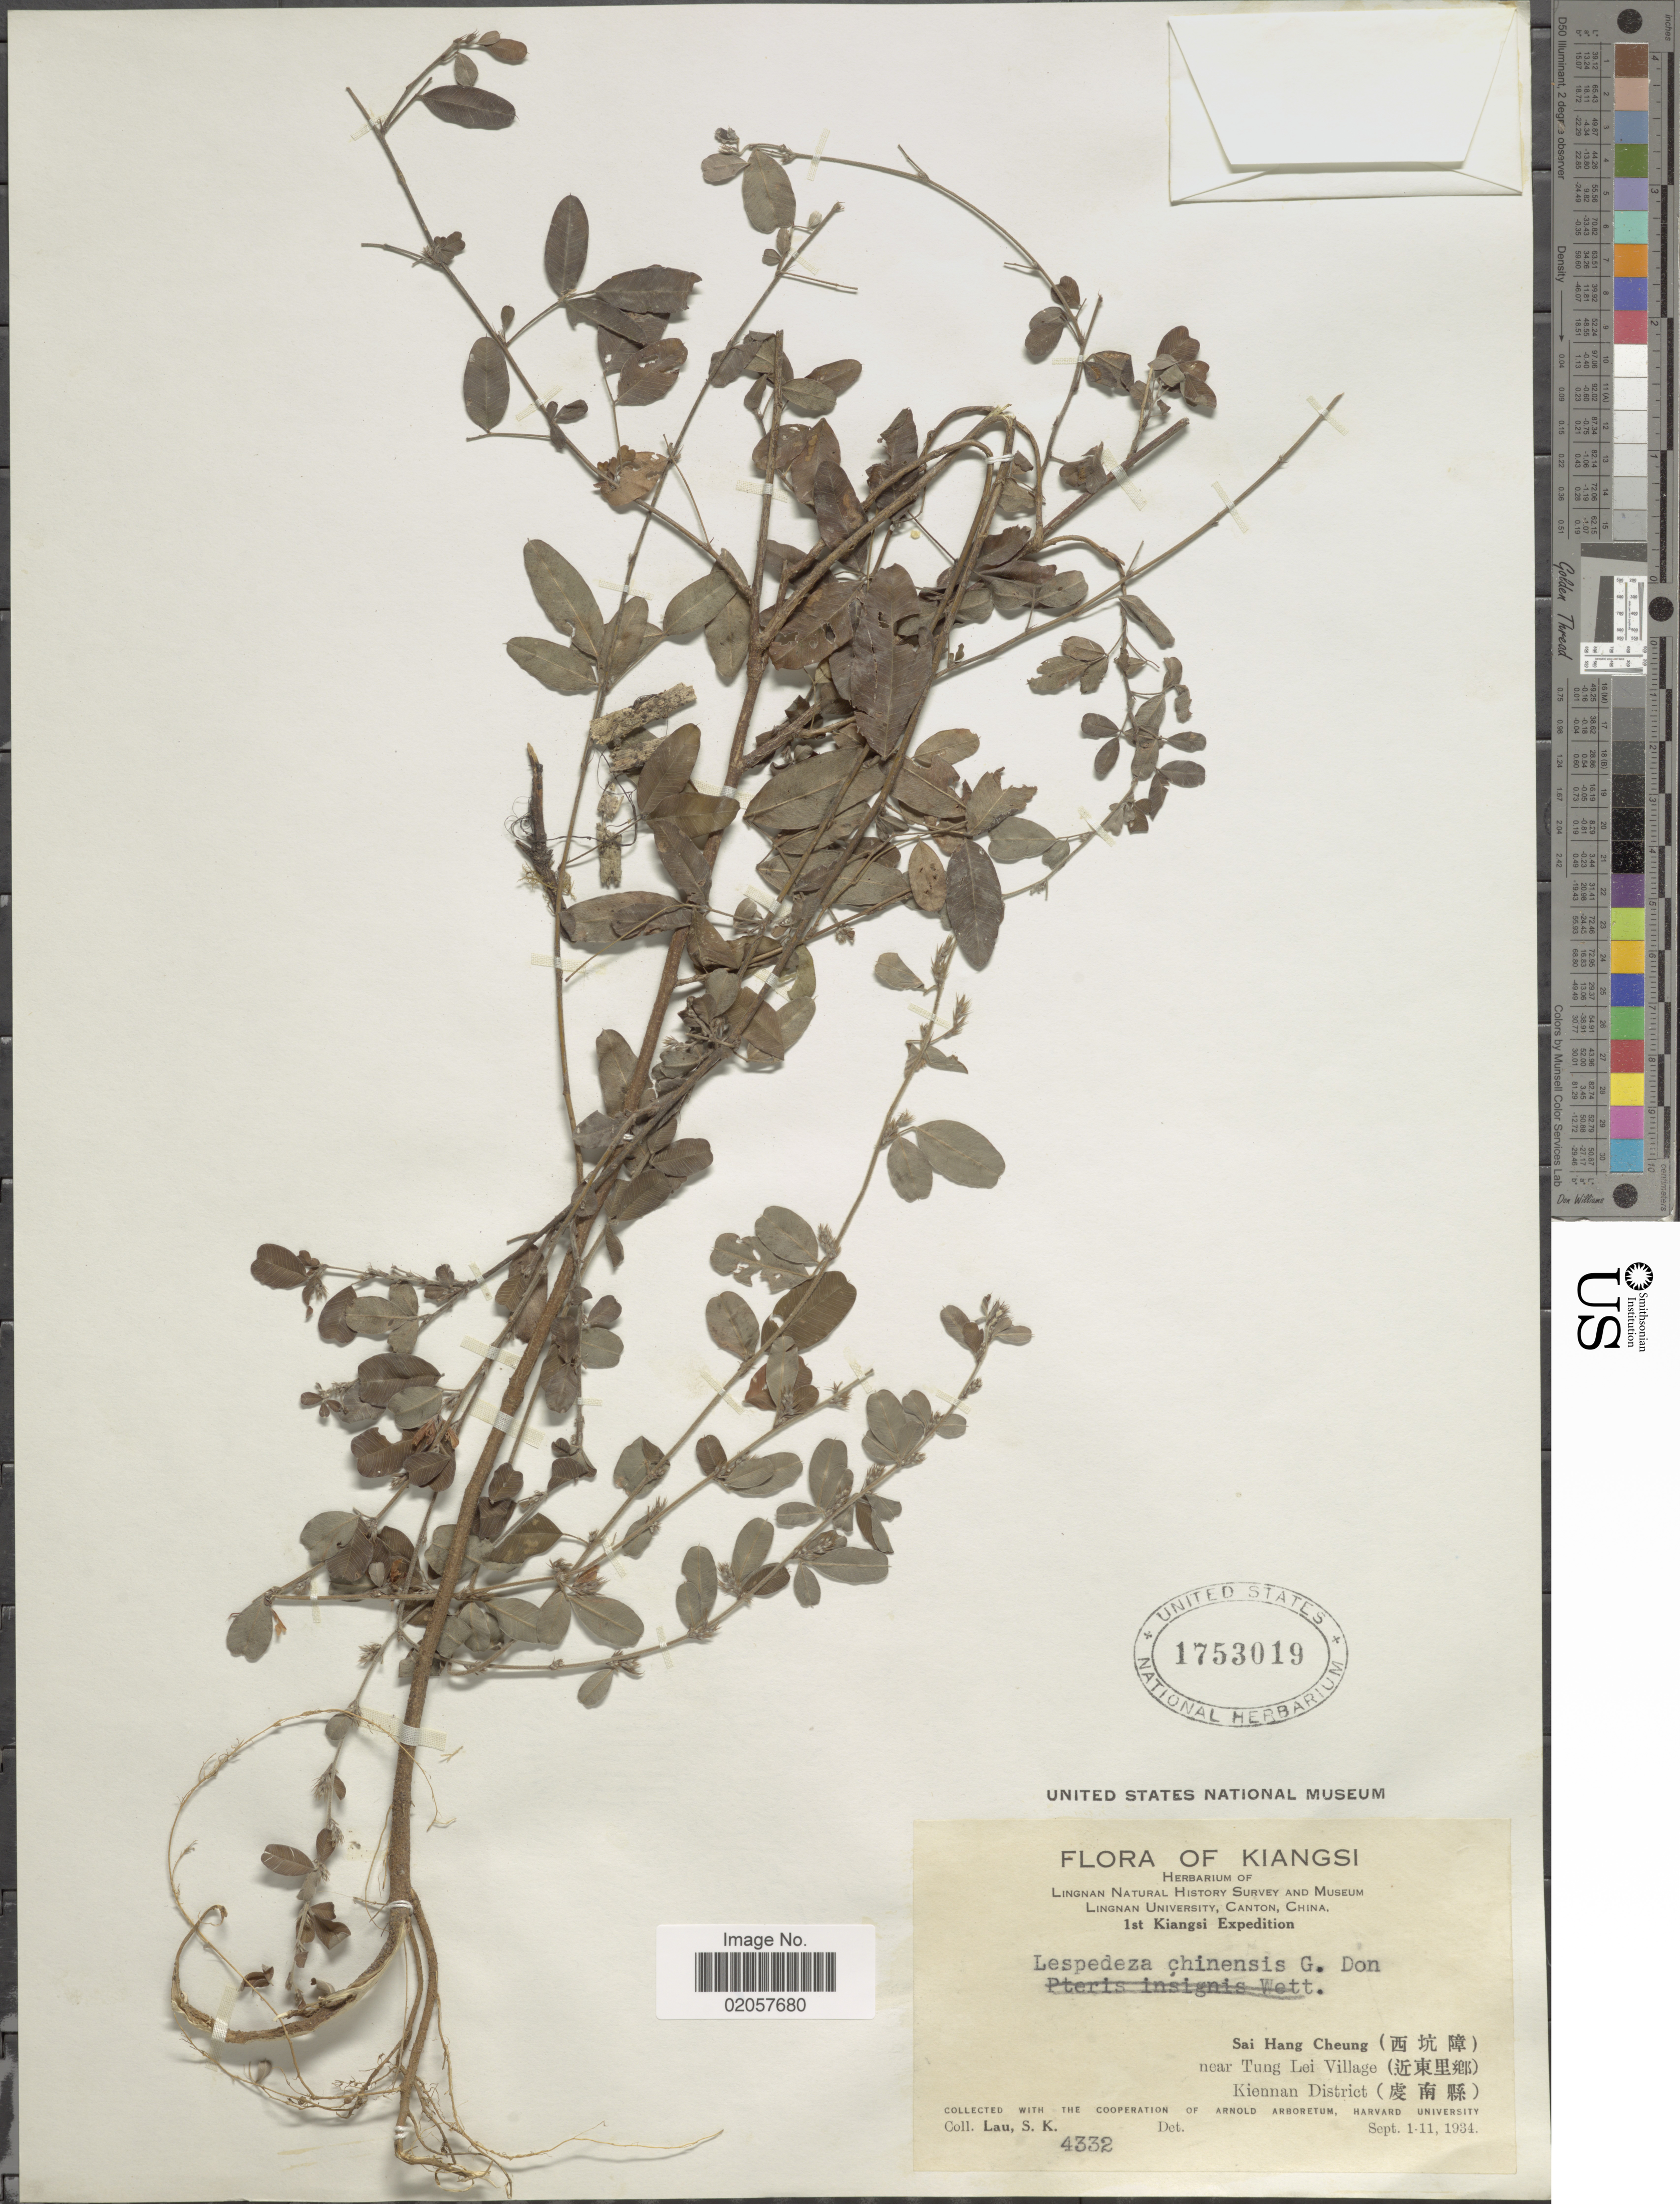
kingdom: Plantae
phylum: Tracheophyta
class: Magnoliopsida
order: Fabales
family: Fabaceae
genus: Lespedeza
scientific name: Lespedeza chinensis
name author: G. Don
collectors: S. K. Lau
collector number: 4332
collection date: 1934-09-01/1934-09-11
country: China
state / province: Jiangxi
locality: Sai Hang Cheung, near Tung Lei Village, Kiennan District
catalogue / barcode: US 1753019